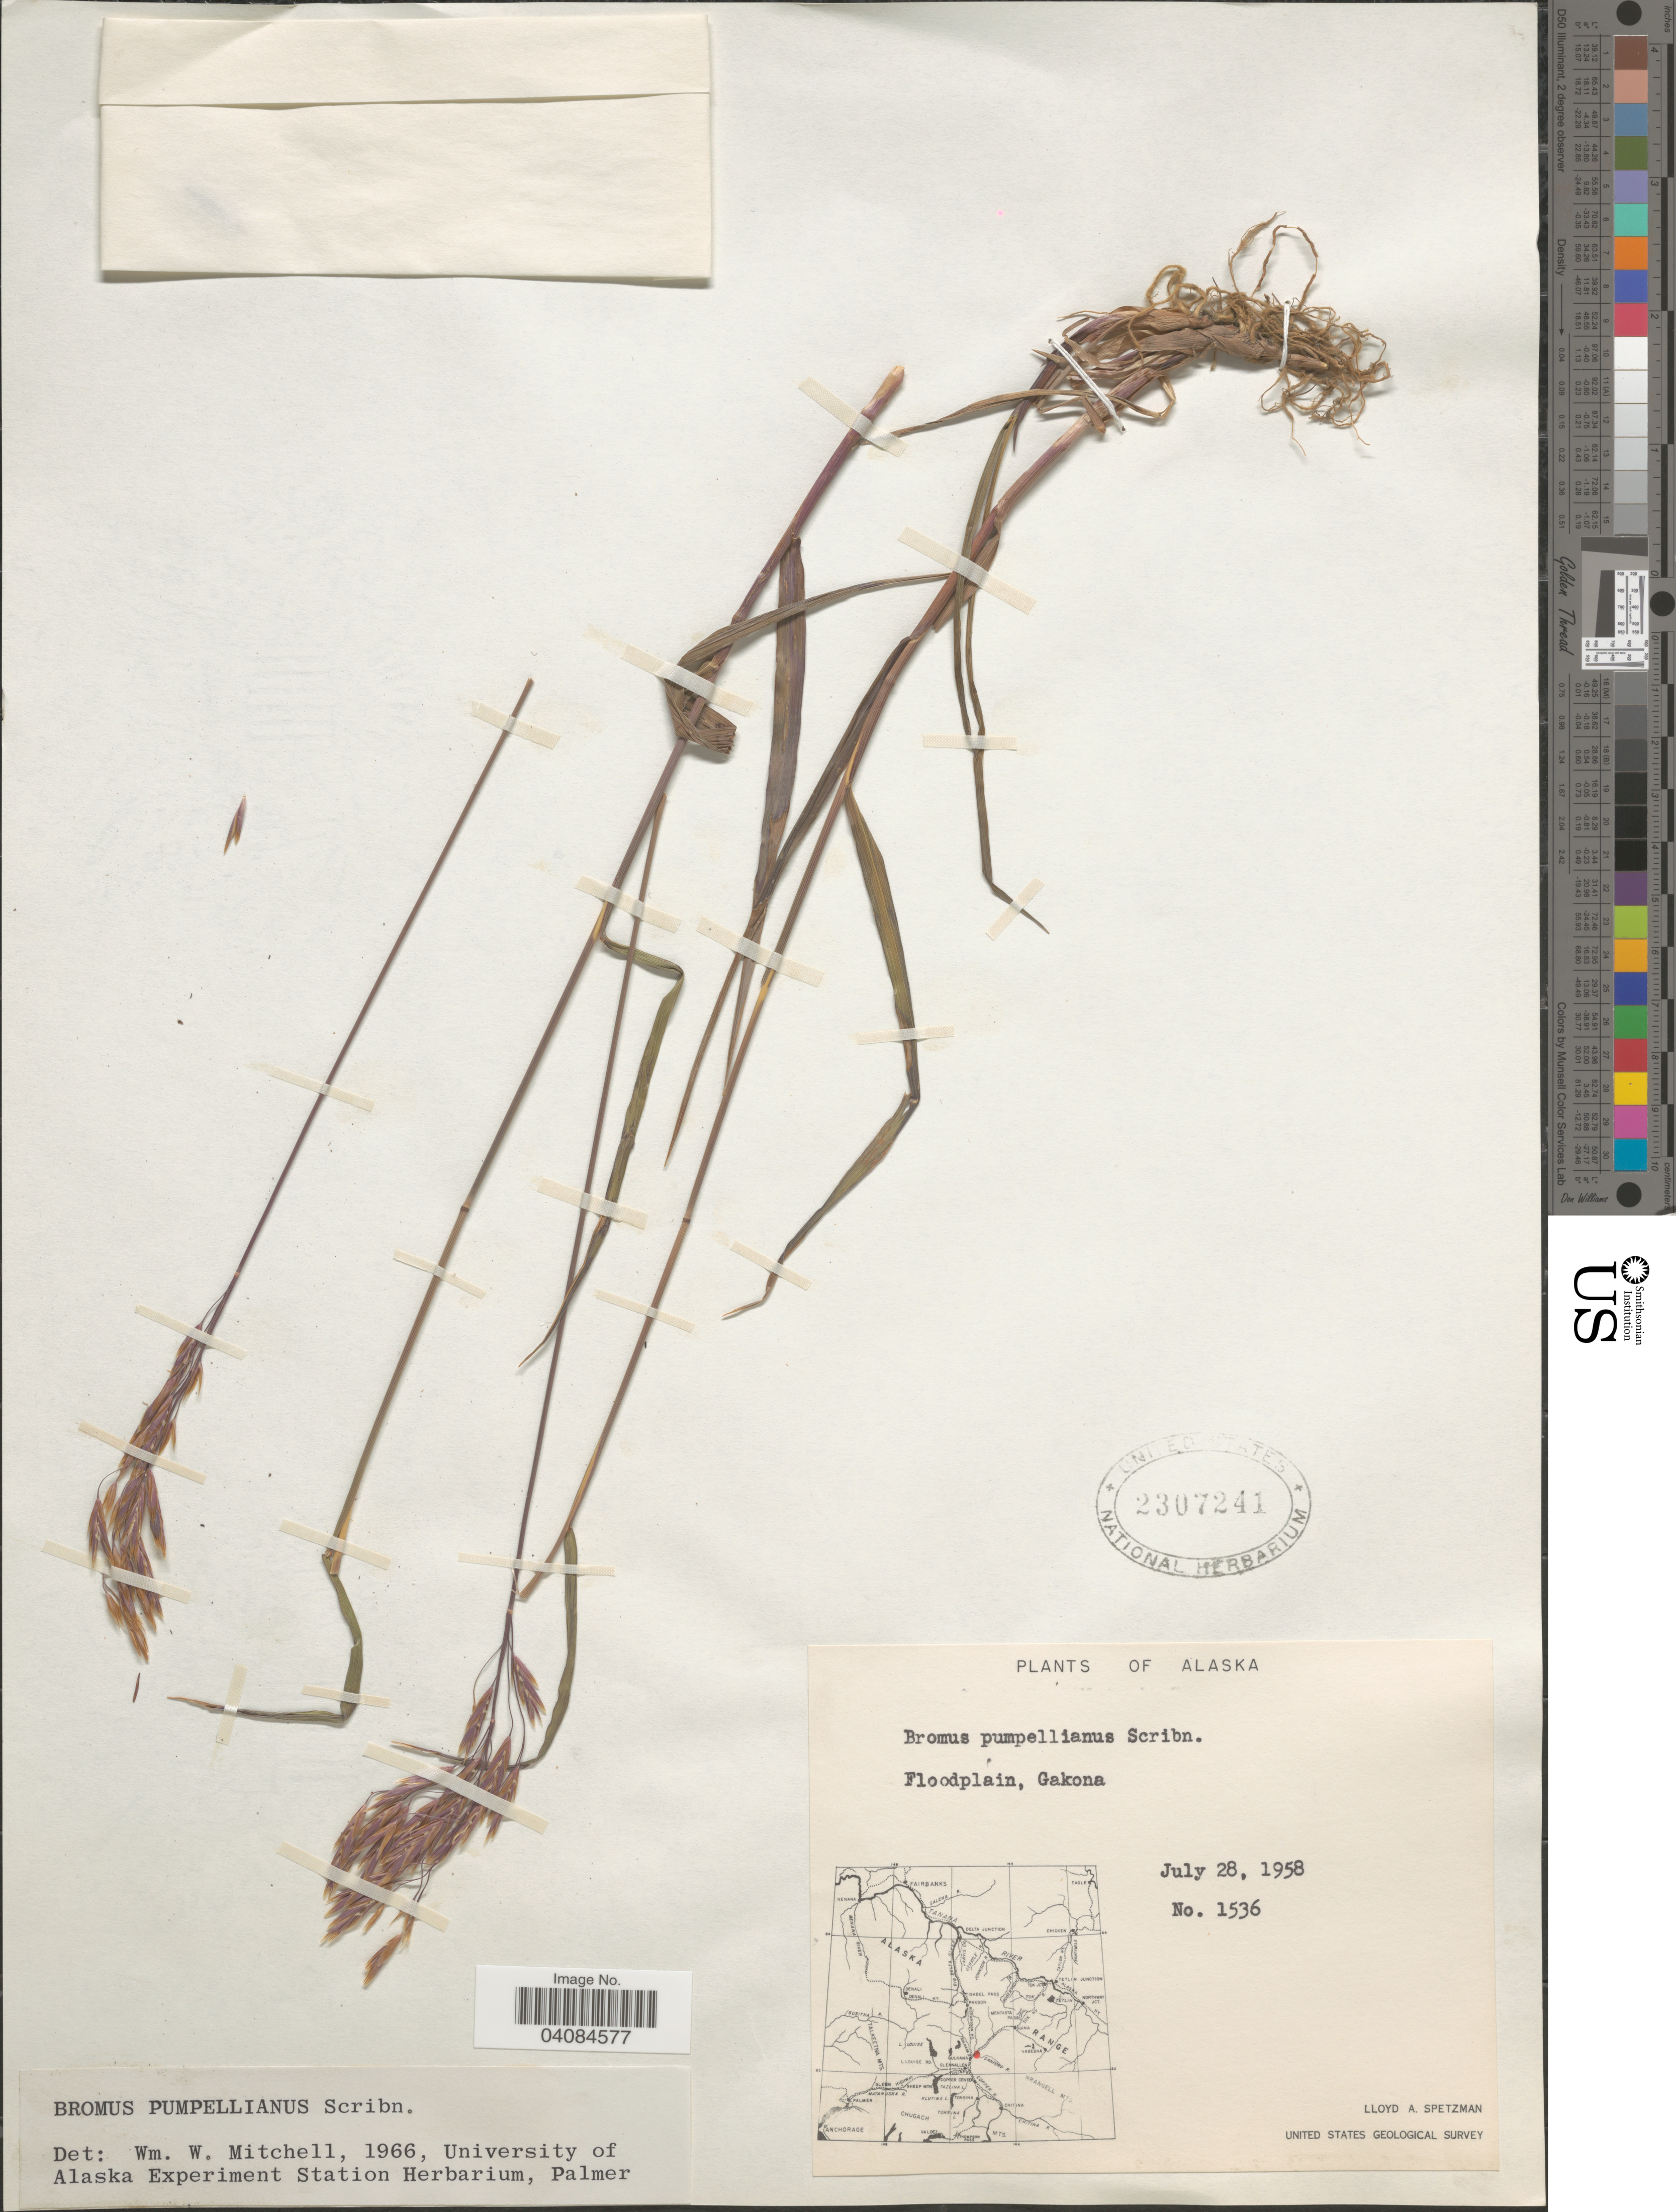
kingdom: Plantae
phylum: Tracheophyta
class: Liliopsida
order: Poales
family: Poaceae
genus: Bromus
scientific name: Bromus pumpellianus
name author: Scribn.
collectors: L. Spetzman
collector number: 1536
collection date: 1958-07-28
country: United States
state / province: Alaska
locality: Floodplain, Gakona. United States Geological Survey.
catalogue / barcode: US 2307241